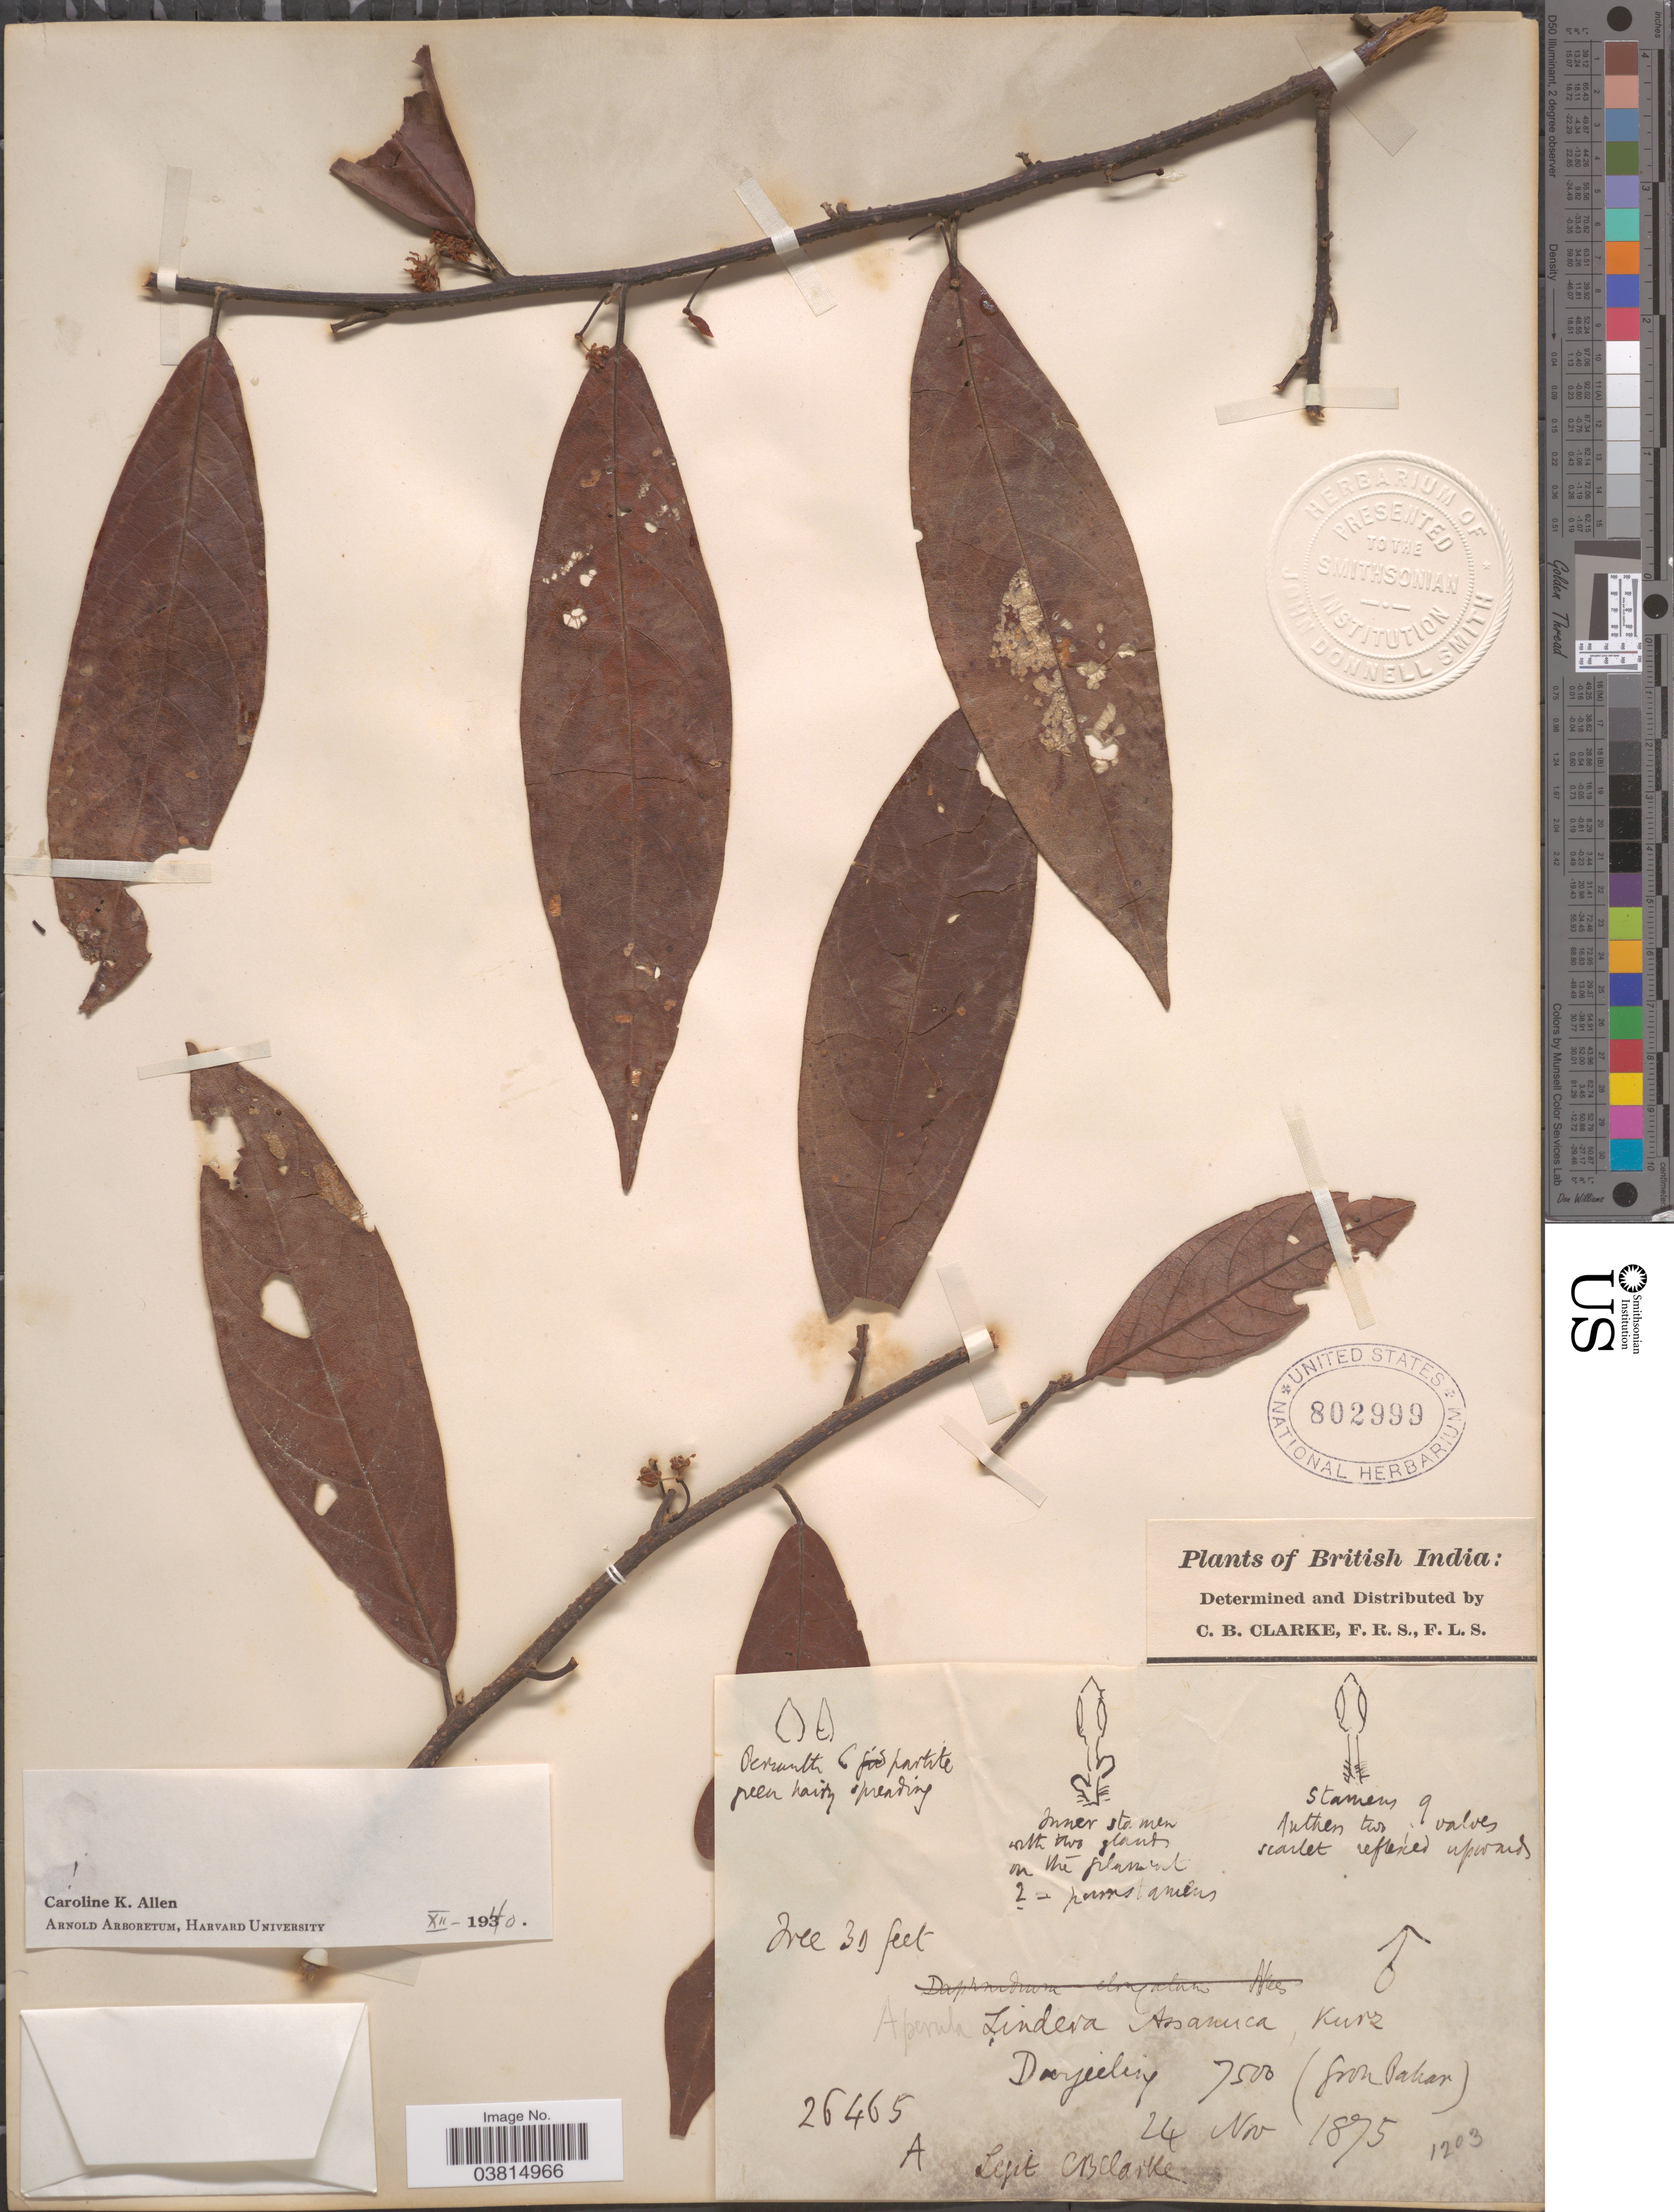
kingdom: Plantae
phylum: Tracheophyta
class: Magnoliopsida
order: Laurales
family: Lauraceae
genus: Lindera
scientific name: Lindera assamica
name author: (Meisn.) Kurz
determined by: Allen, C. K.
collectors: C. B. Clarke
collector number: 26465A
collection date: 1875-11-24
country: India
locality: British India. Darjeeling. (from Pahan) [unsure placement]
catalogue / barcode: US 802999